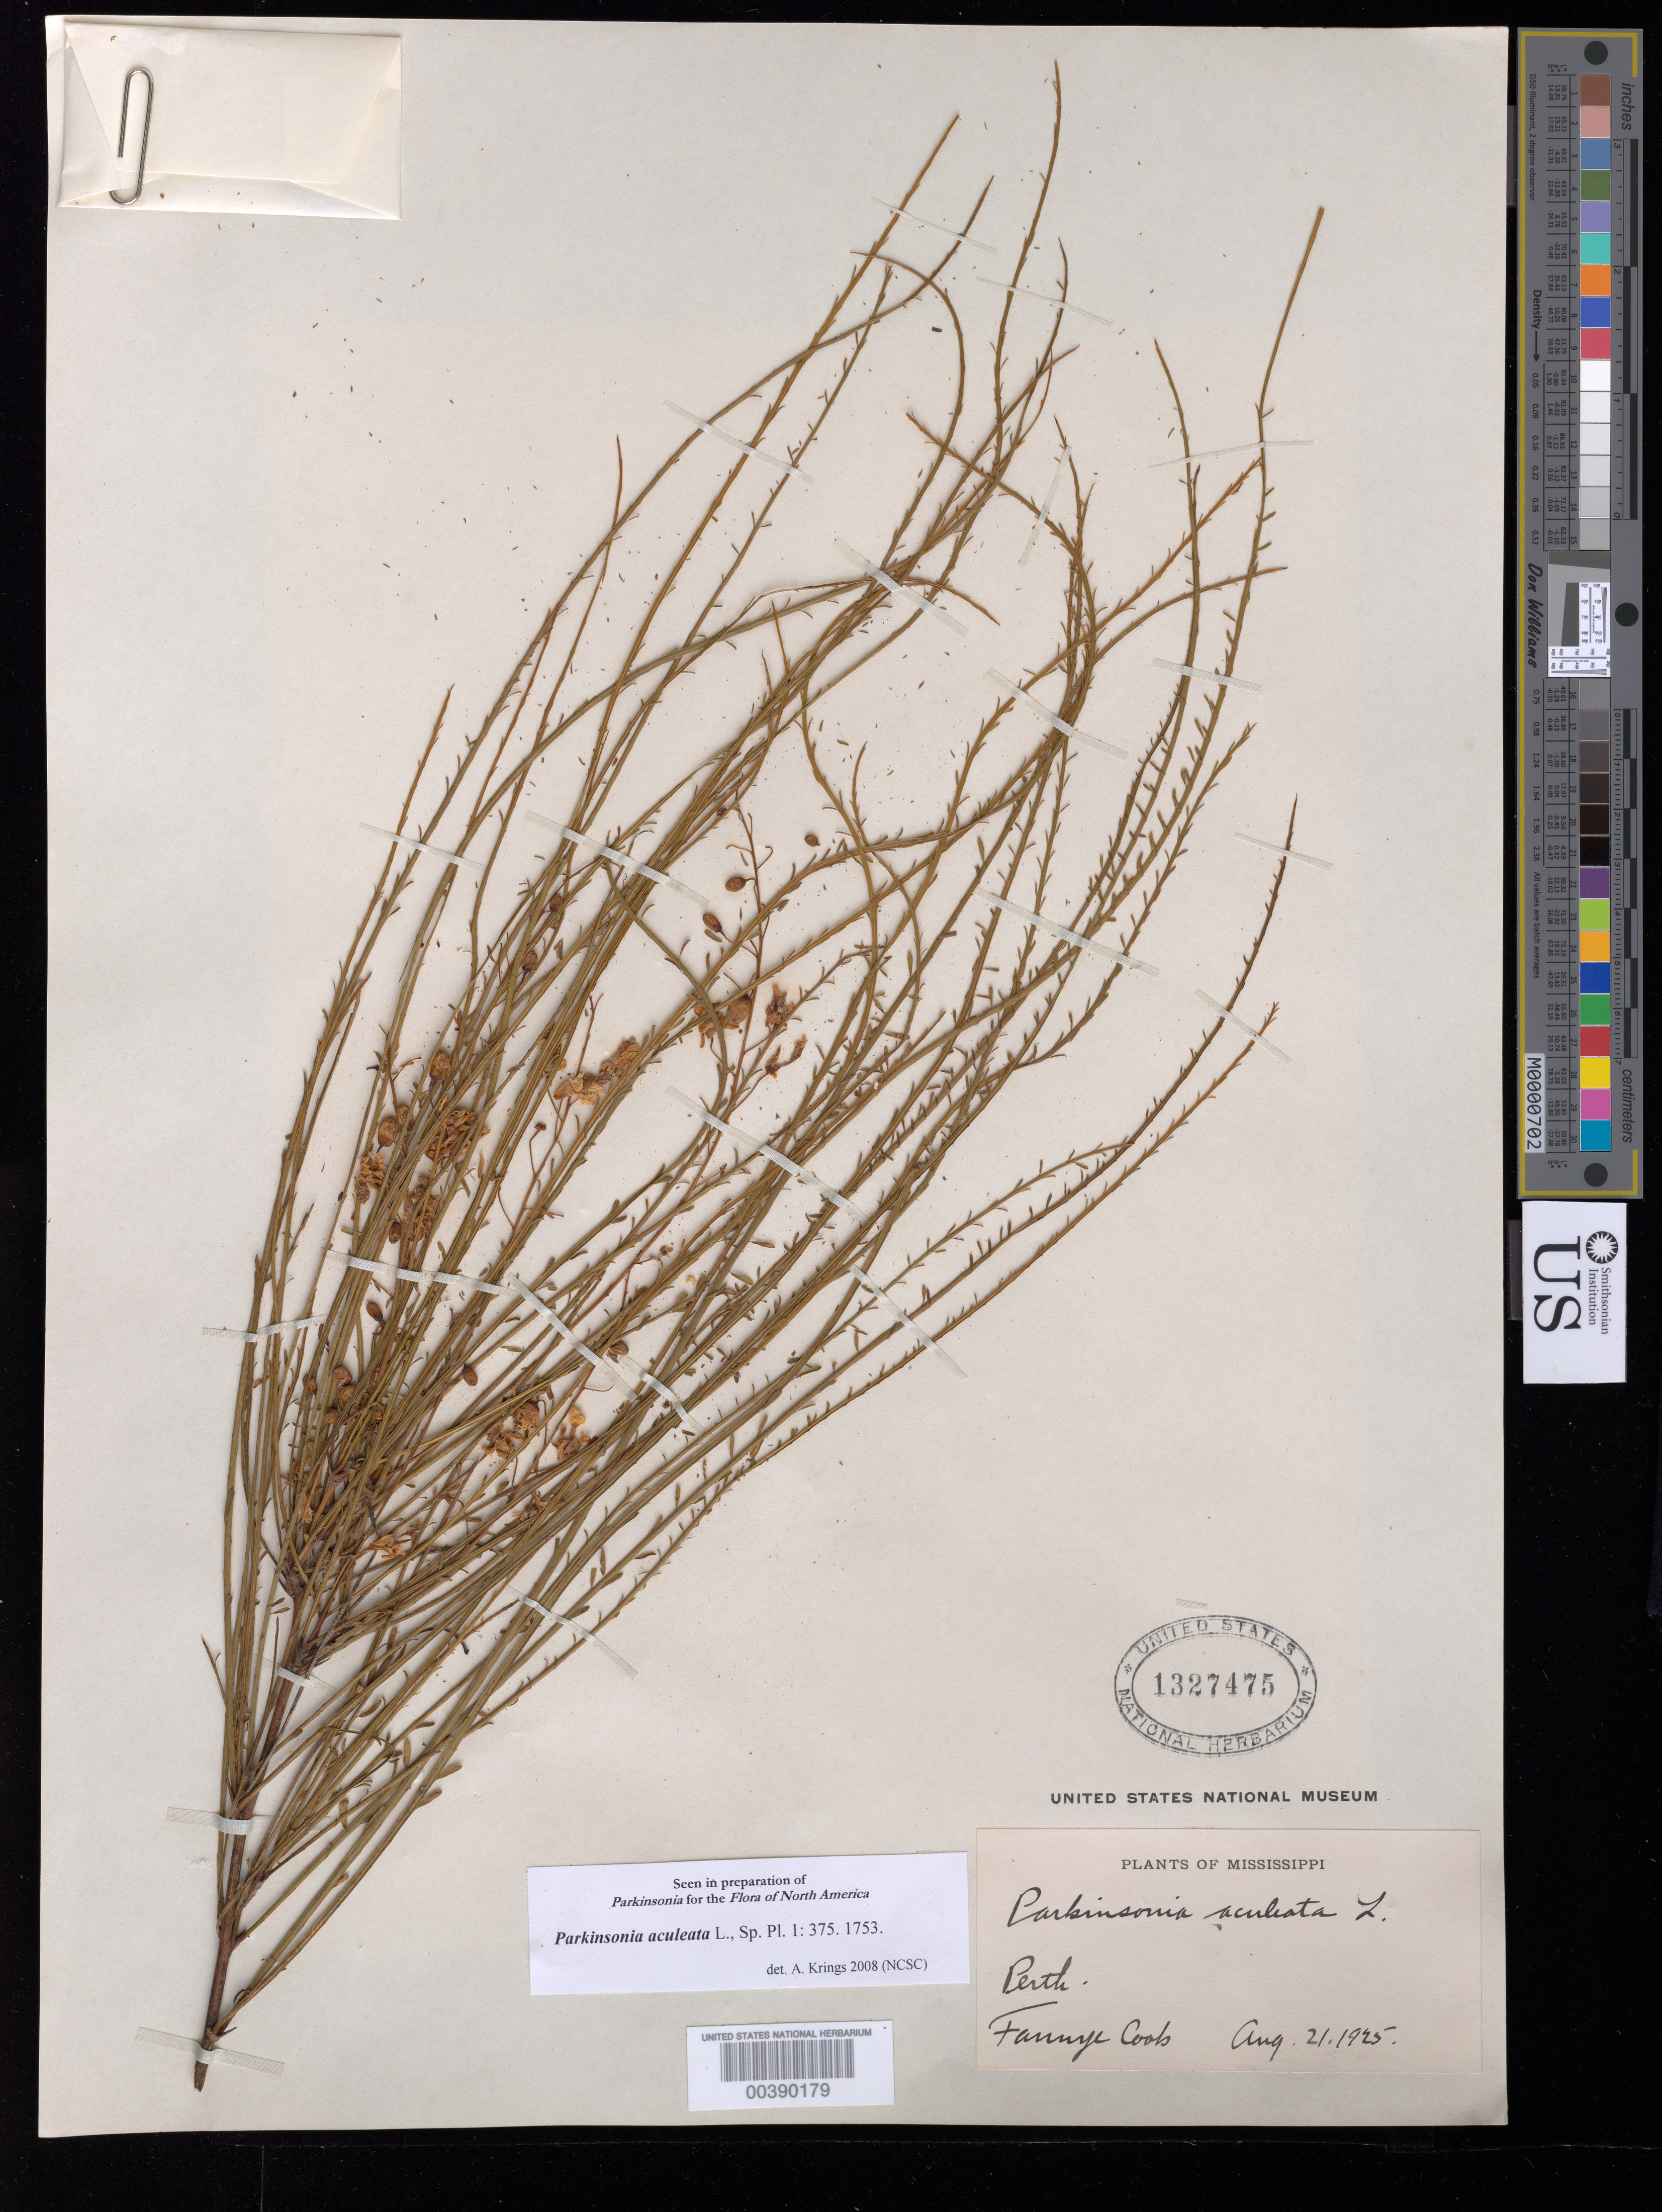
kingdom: Plantae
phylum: Tracheophyta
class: Magnoliopsida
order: Fabales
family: Fabaceae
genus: Parkinsonia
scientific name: Parkinsonia aculeata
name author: L.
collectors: F. Coob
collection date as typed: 21 Aug 1925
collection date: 1925-08-21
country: United States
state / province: Mississippi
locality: Perth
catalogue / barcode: US 1327475